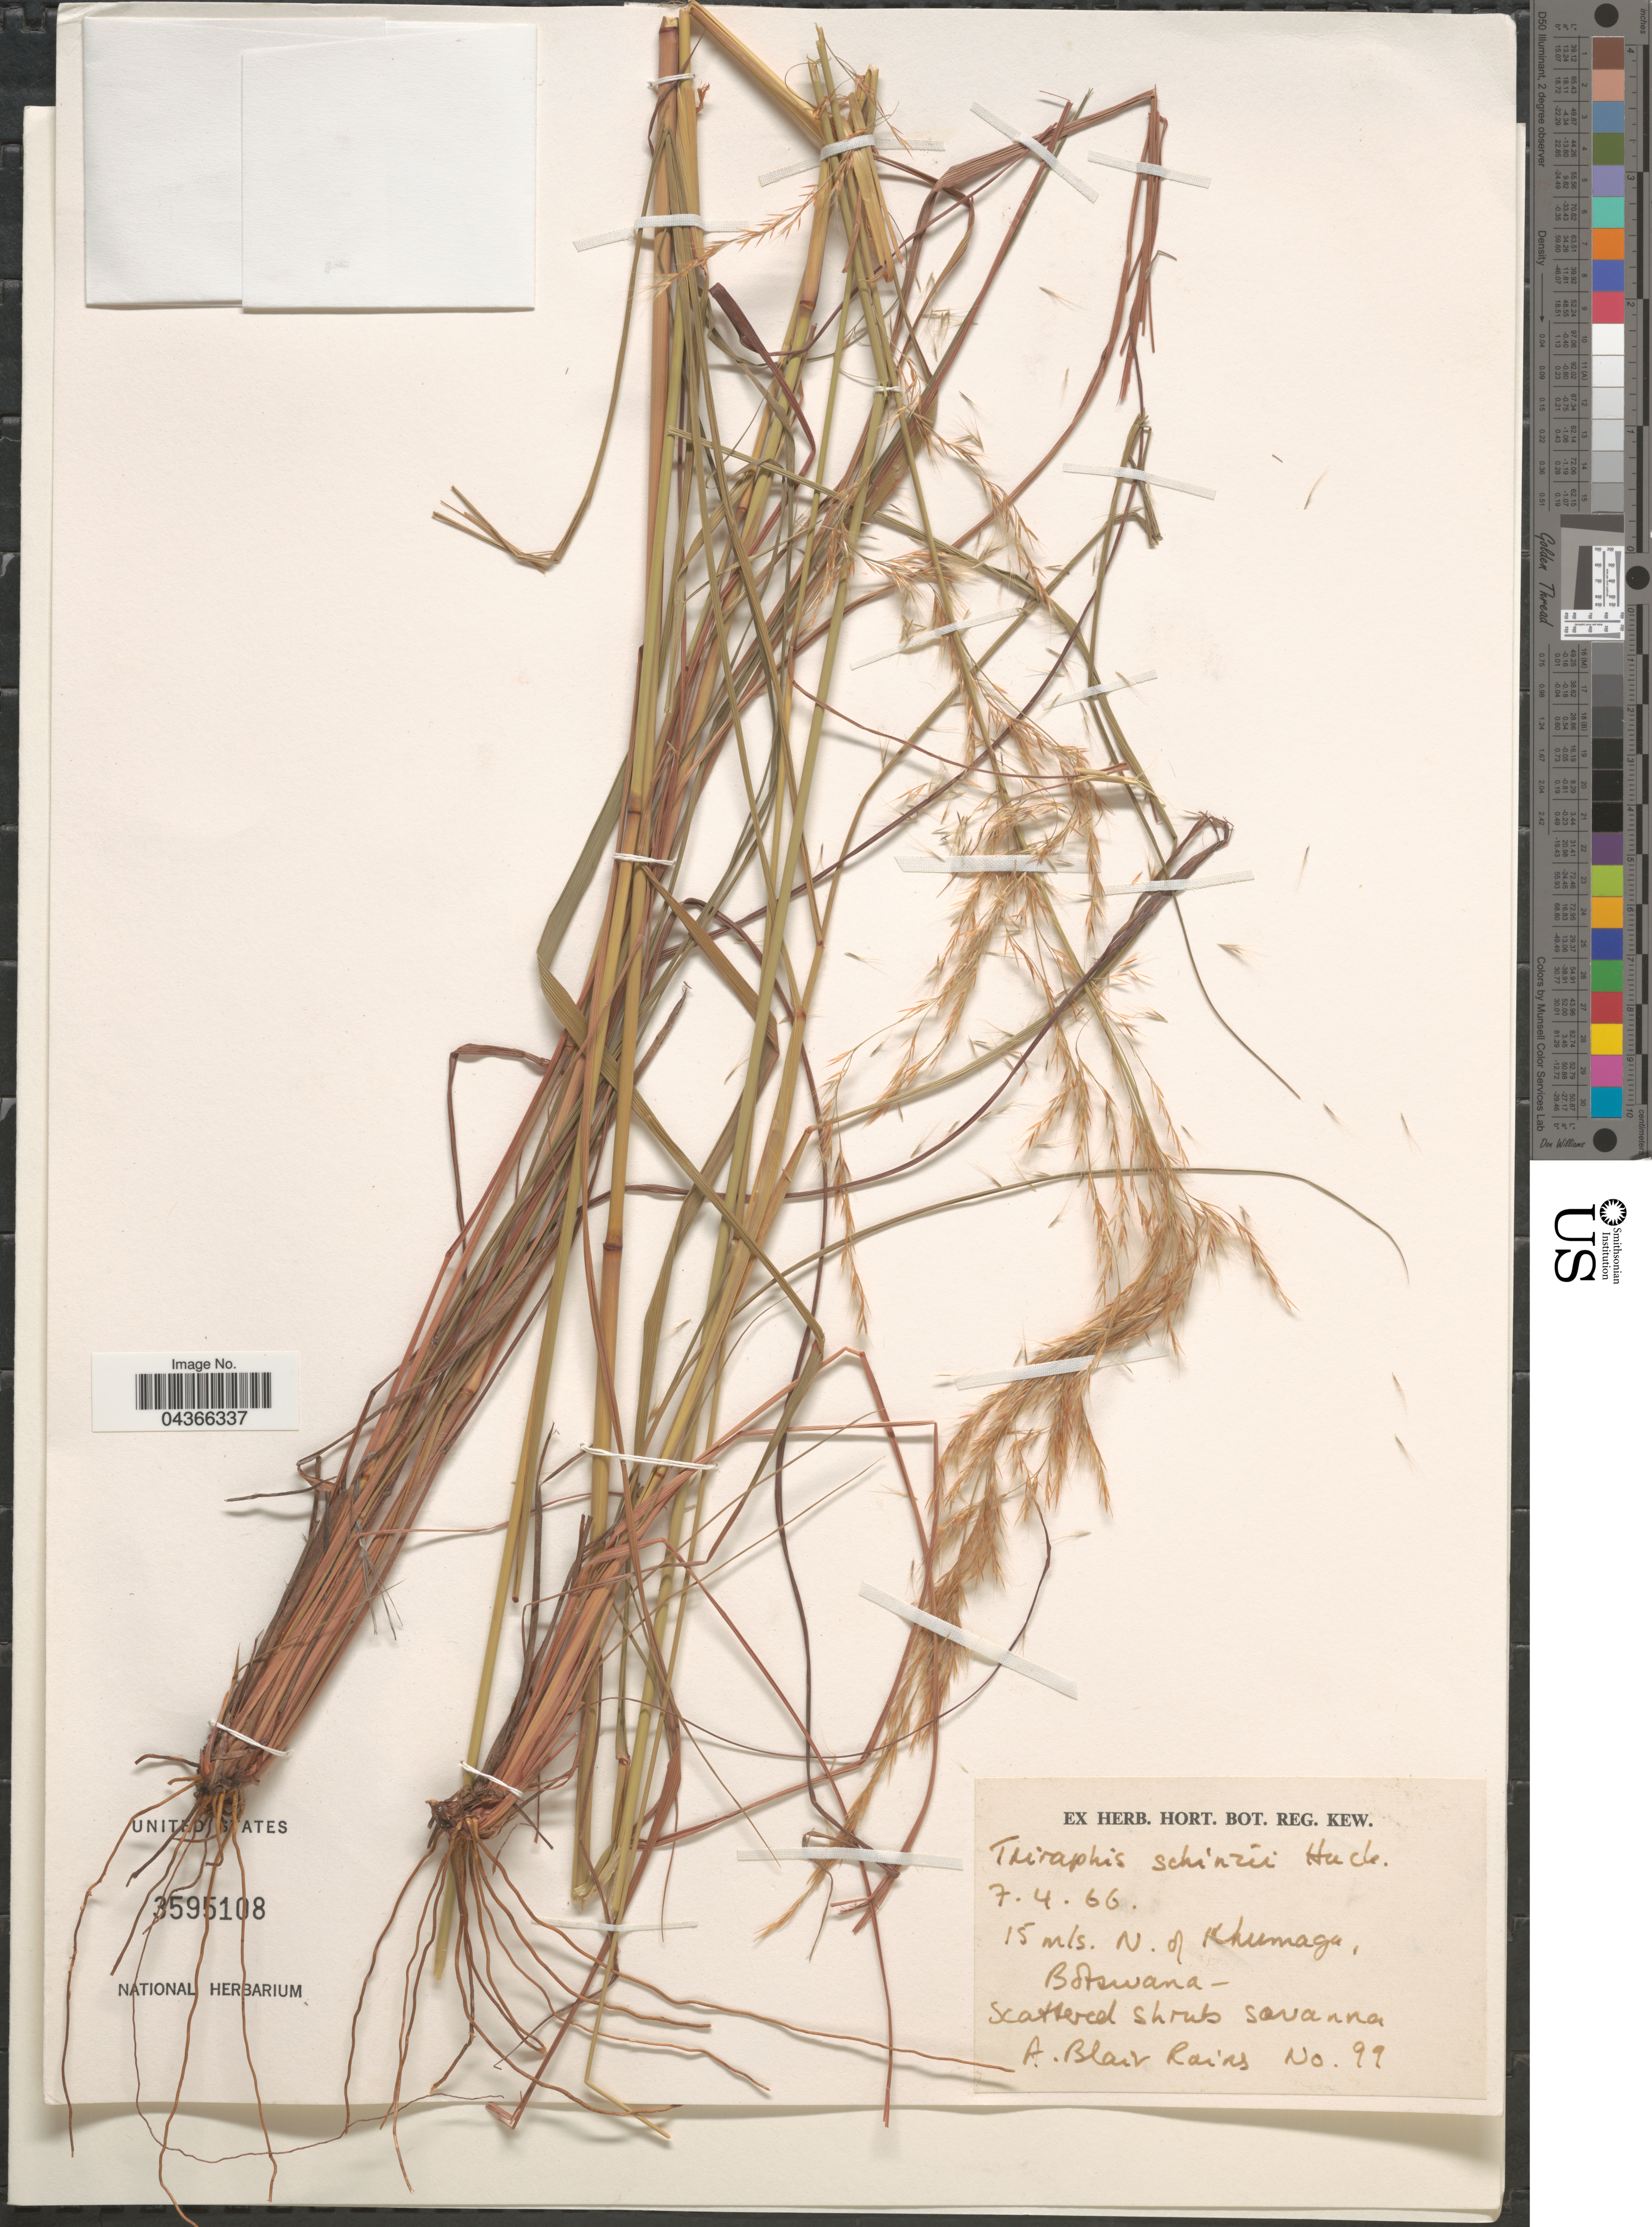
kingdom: Plantae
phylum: Tracheophyta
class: Liliopsida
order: Poales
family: Poaceae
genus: Triraphis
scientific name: Triraphis schinzii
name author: Hack.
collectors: A. Rains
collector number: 99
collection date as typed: Transcribed d/m/y: 7/4/66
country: Botswana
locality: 15 mls. N. of Khumaga.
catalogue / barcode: US 3595108